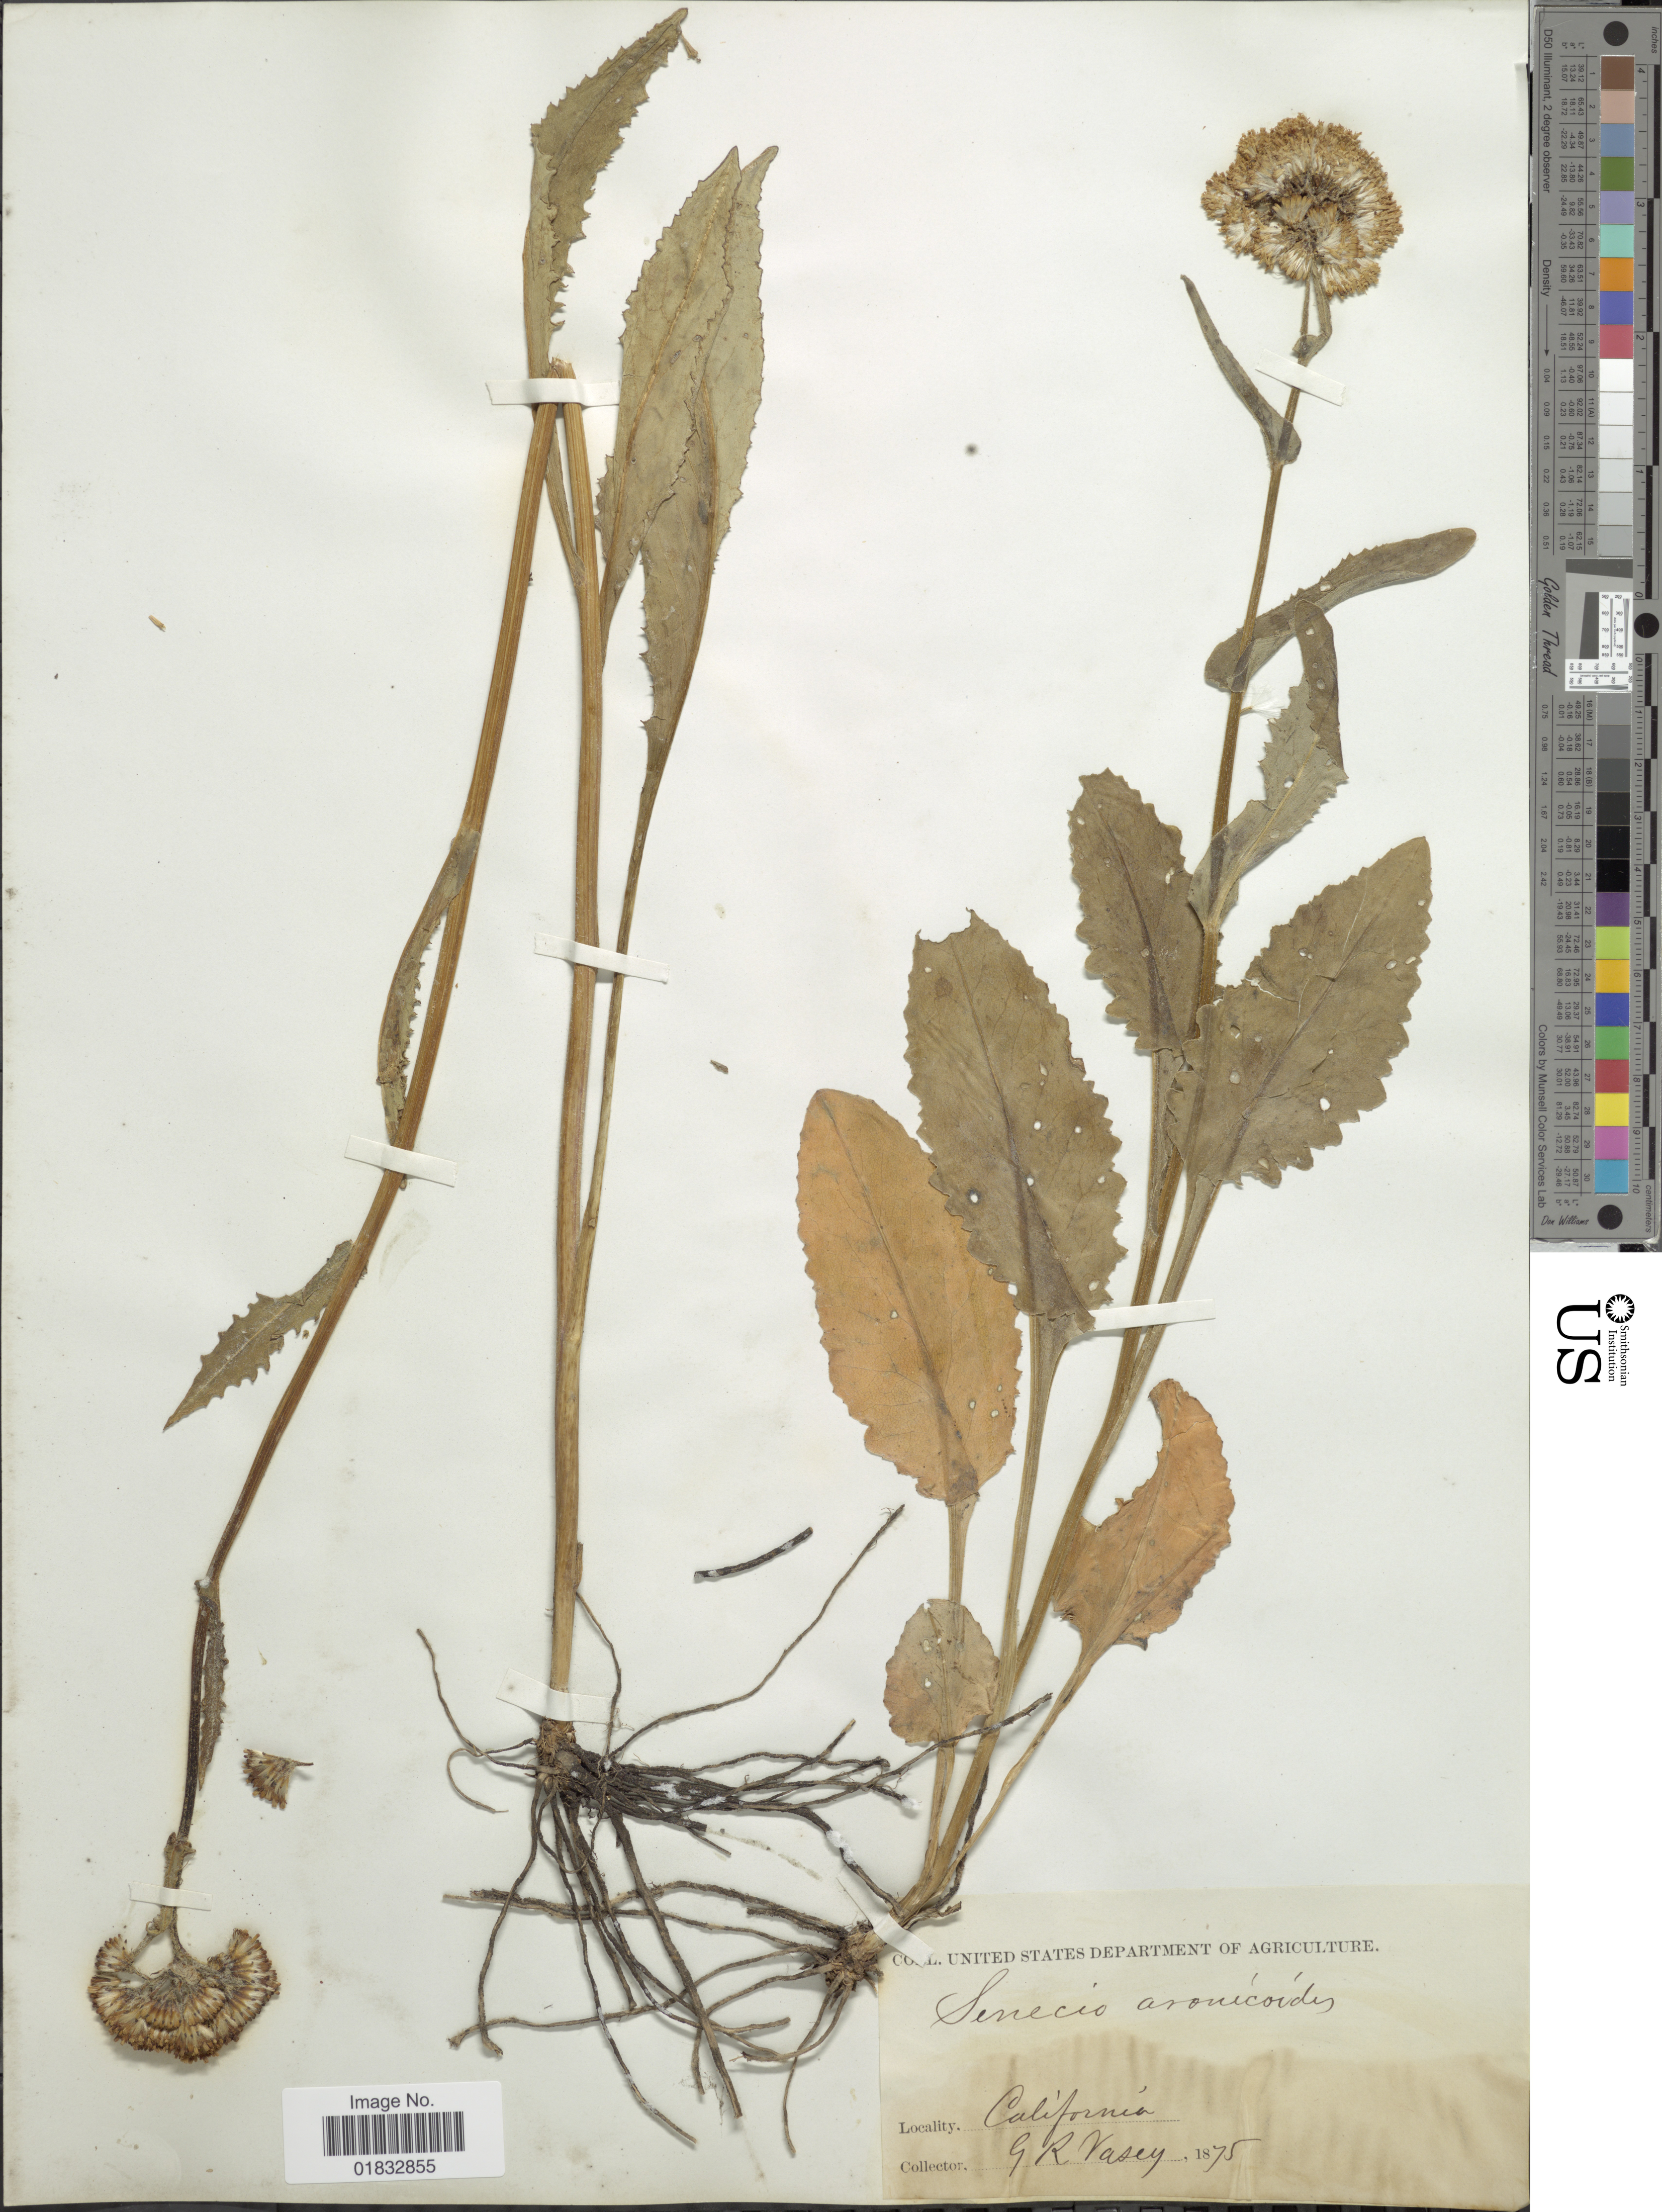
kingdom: Plantae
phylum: Tracheophyta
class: Magnoliopsida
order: Asterales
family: Asteraceae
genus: Senecio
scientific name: Senecio aronicoides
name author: DC.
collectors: G. R. Vasey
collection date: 1875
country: United States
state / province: California